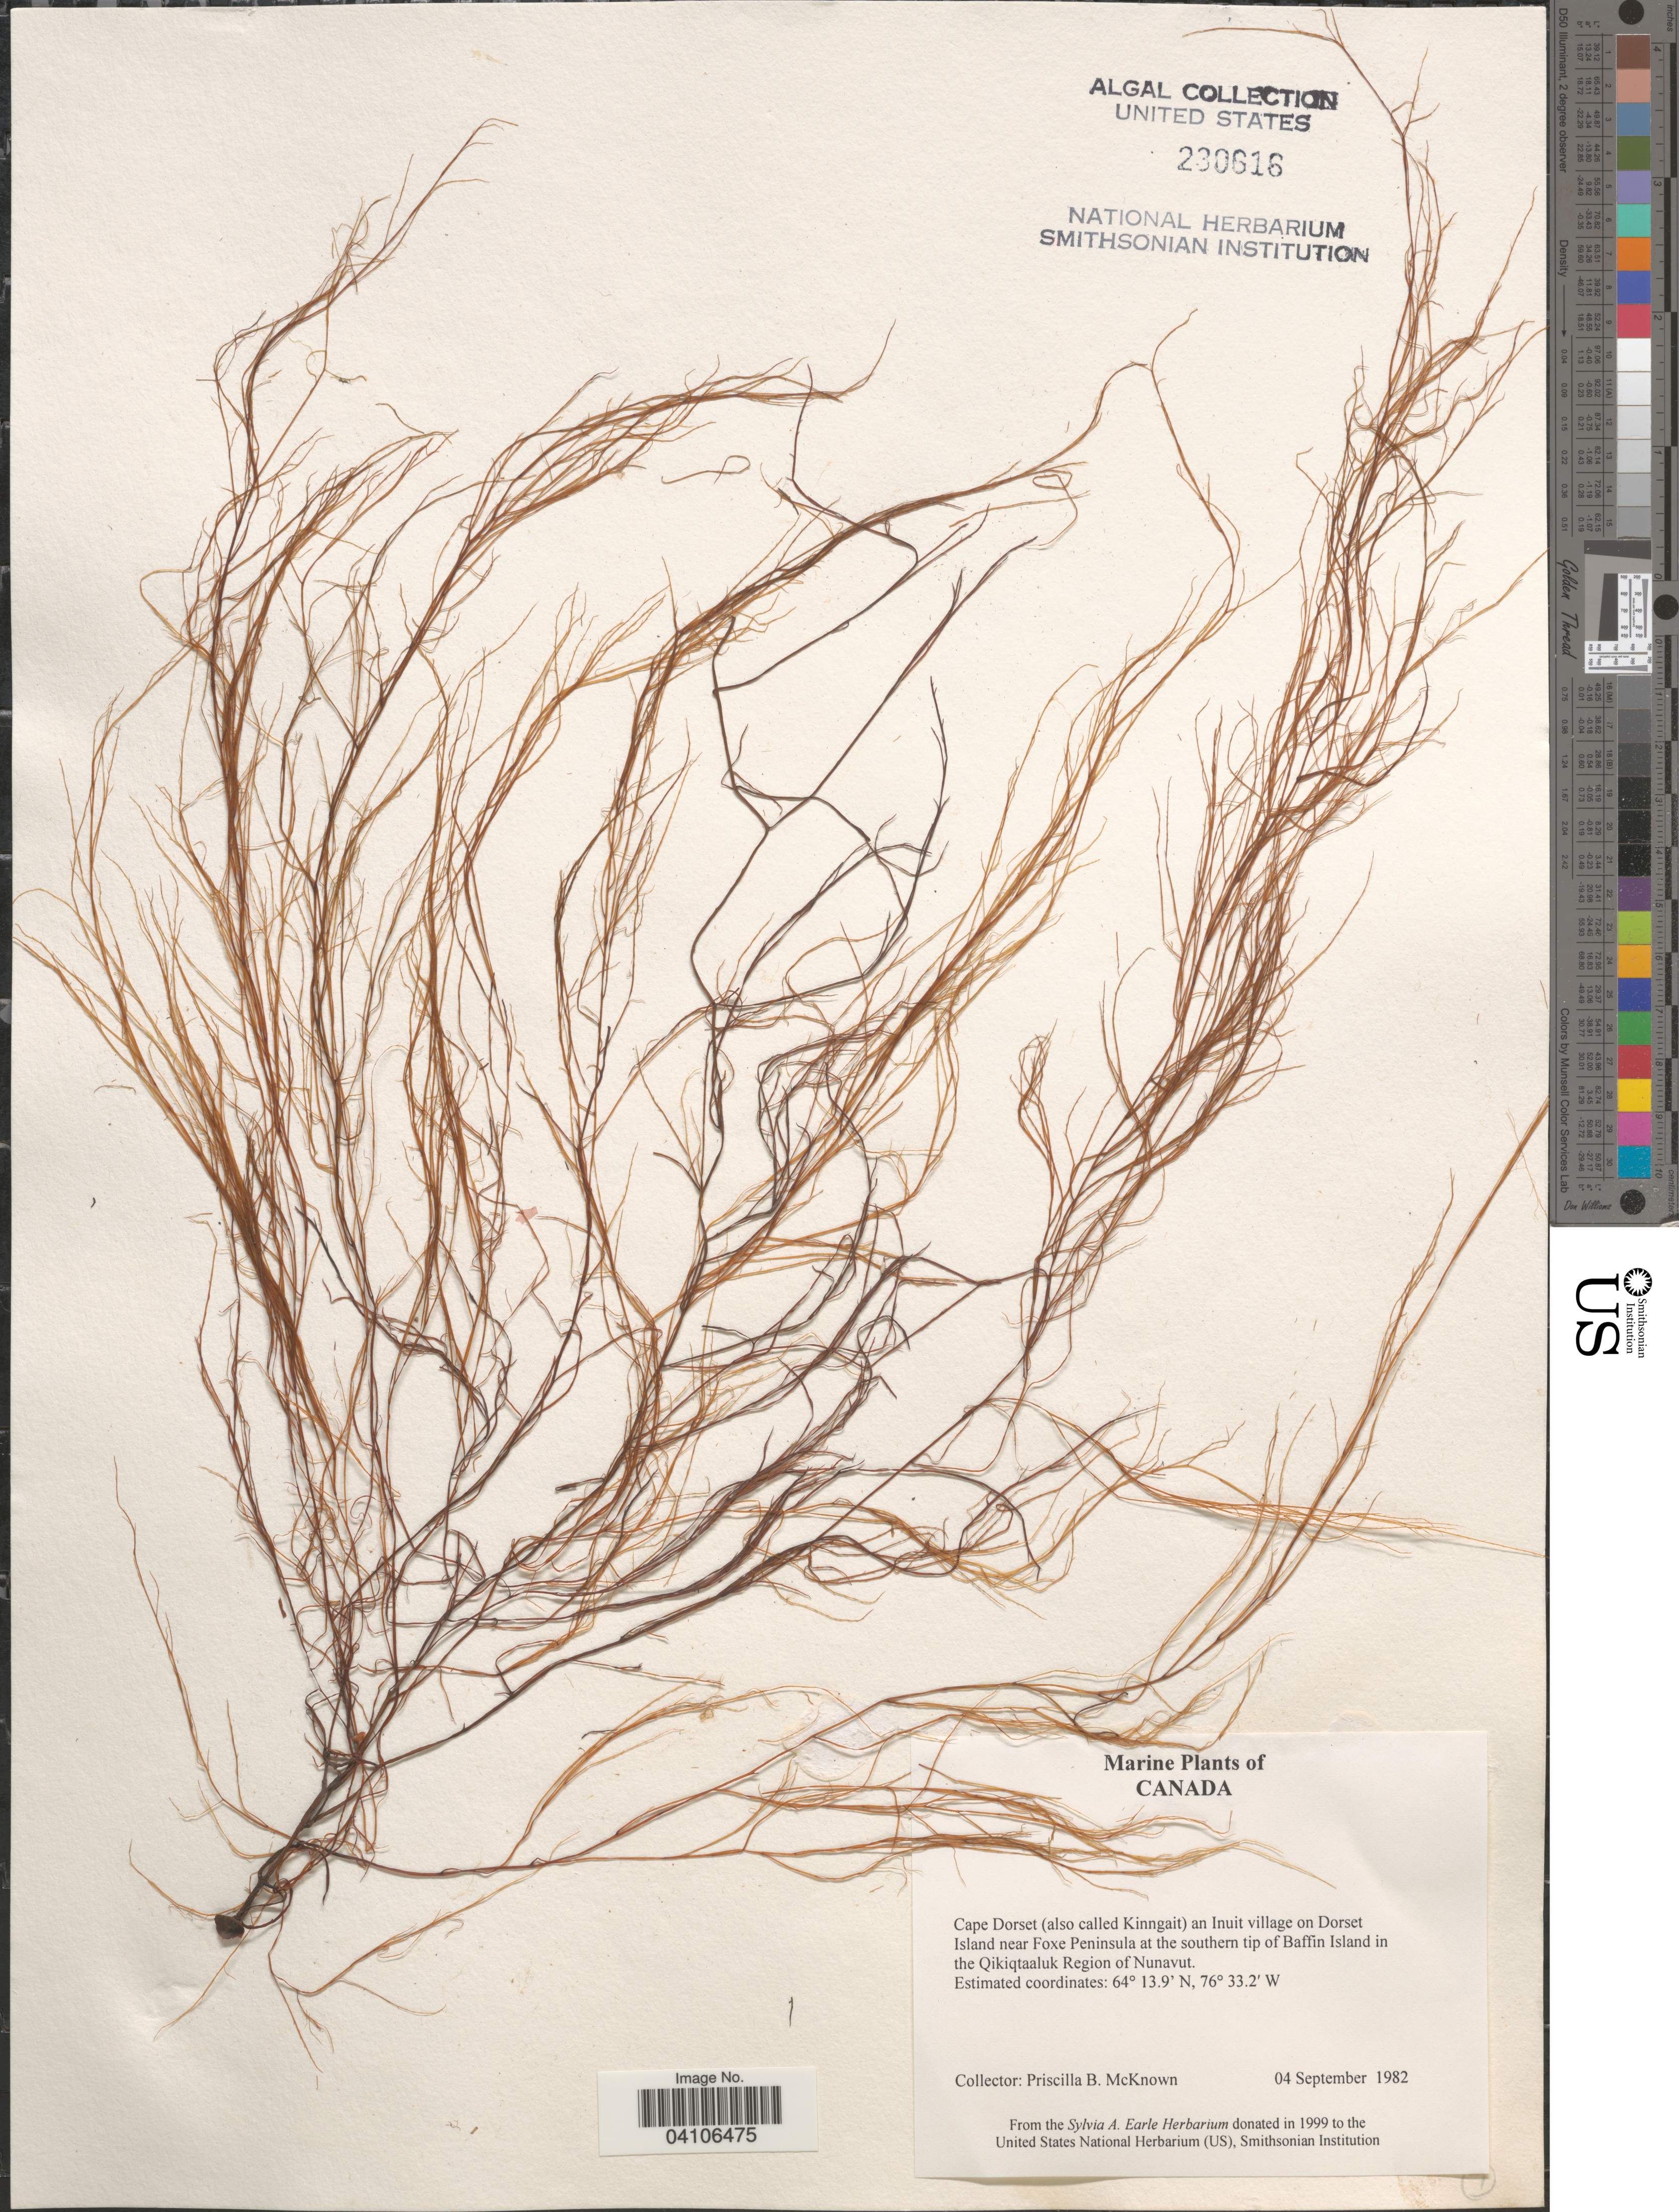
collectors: P. McKnown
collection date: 1982-09-04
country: Canada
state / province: Nunavut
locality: Cape Dorset (also called Kinngait) an Inuit village on Dorset Island near Foxe Peninsula at the southern tip of Baffin Island in the Qikiqtaaluk Region of Nunavut.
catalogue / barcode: US 230616